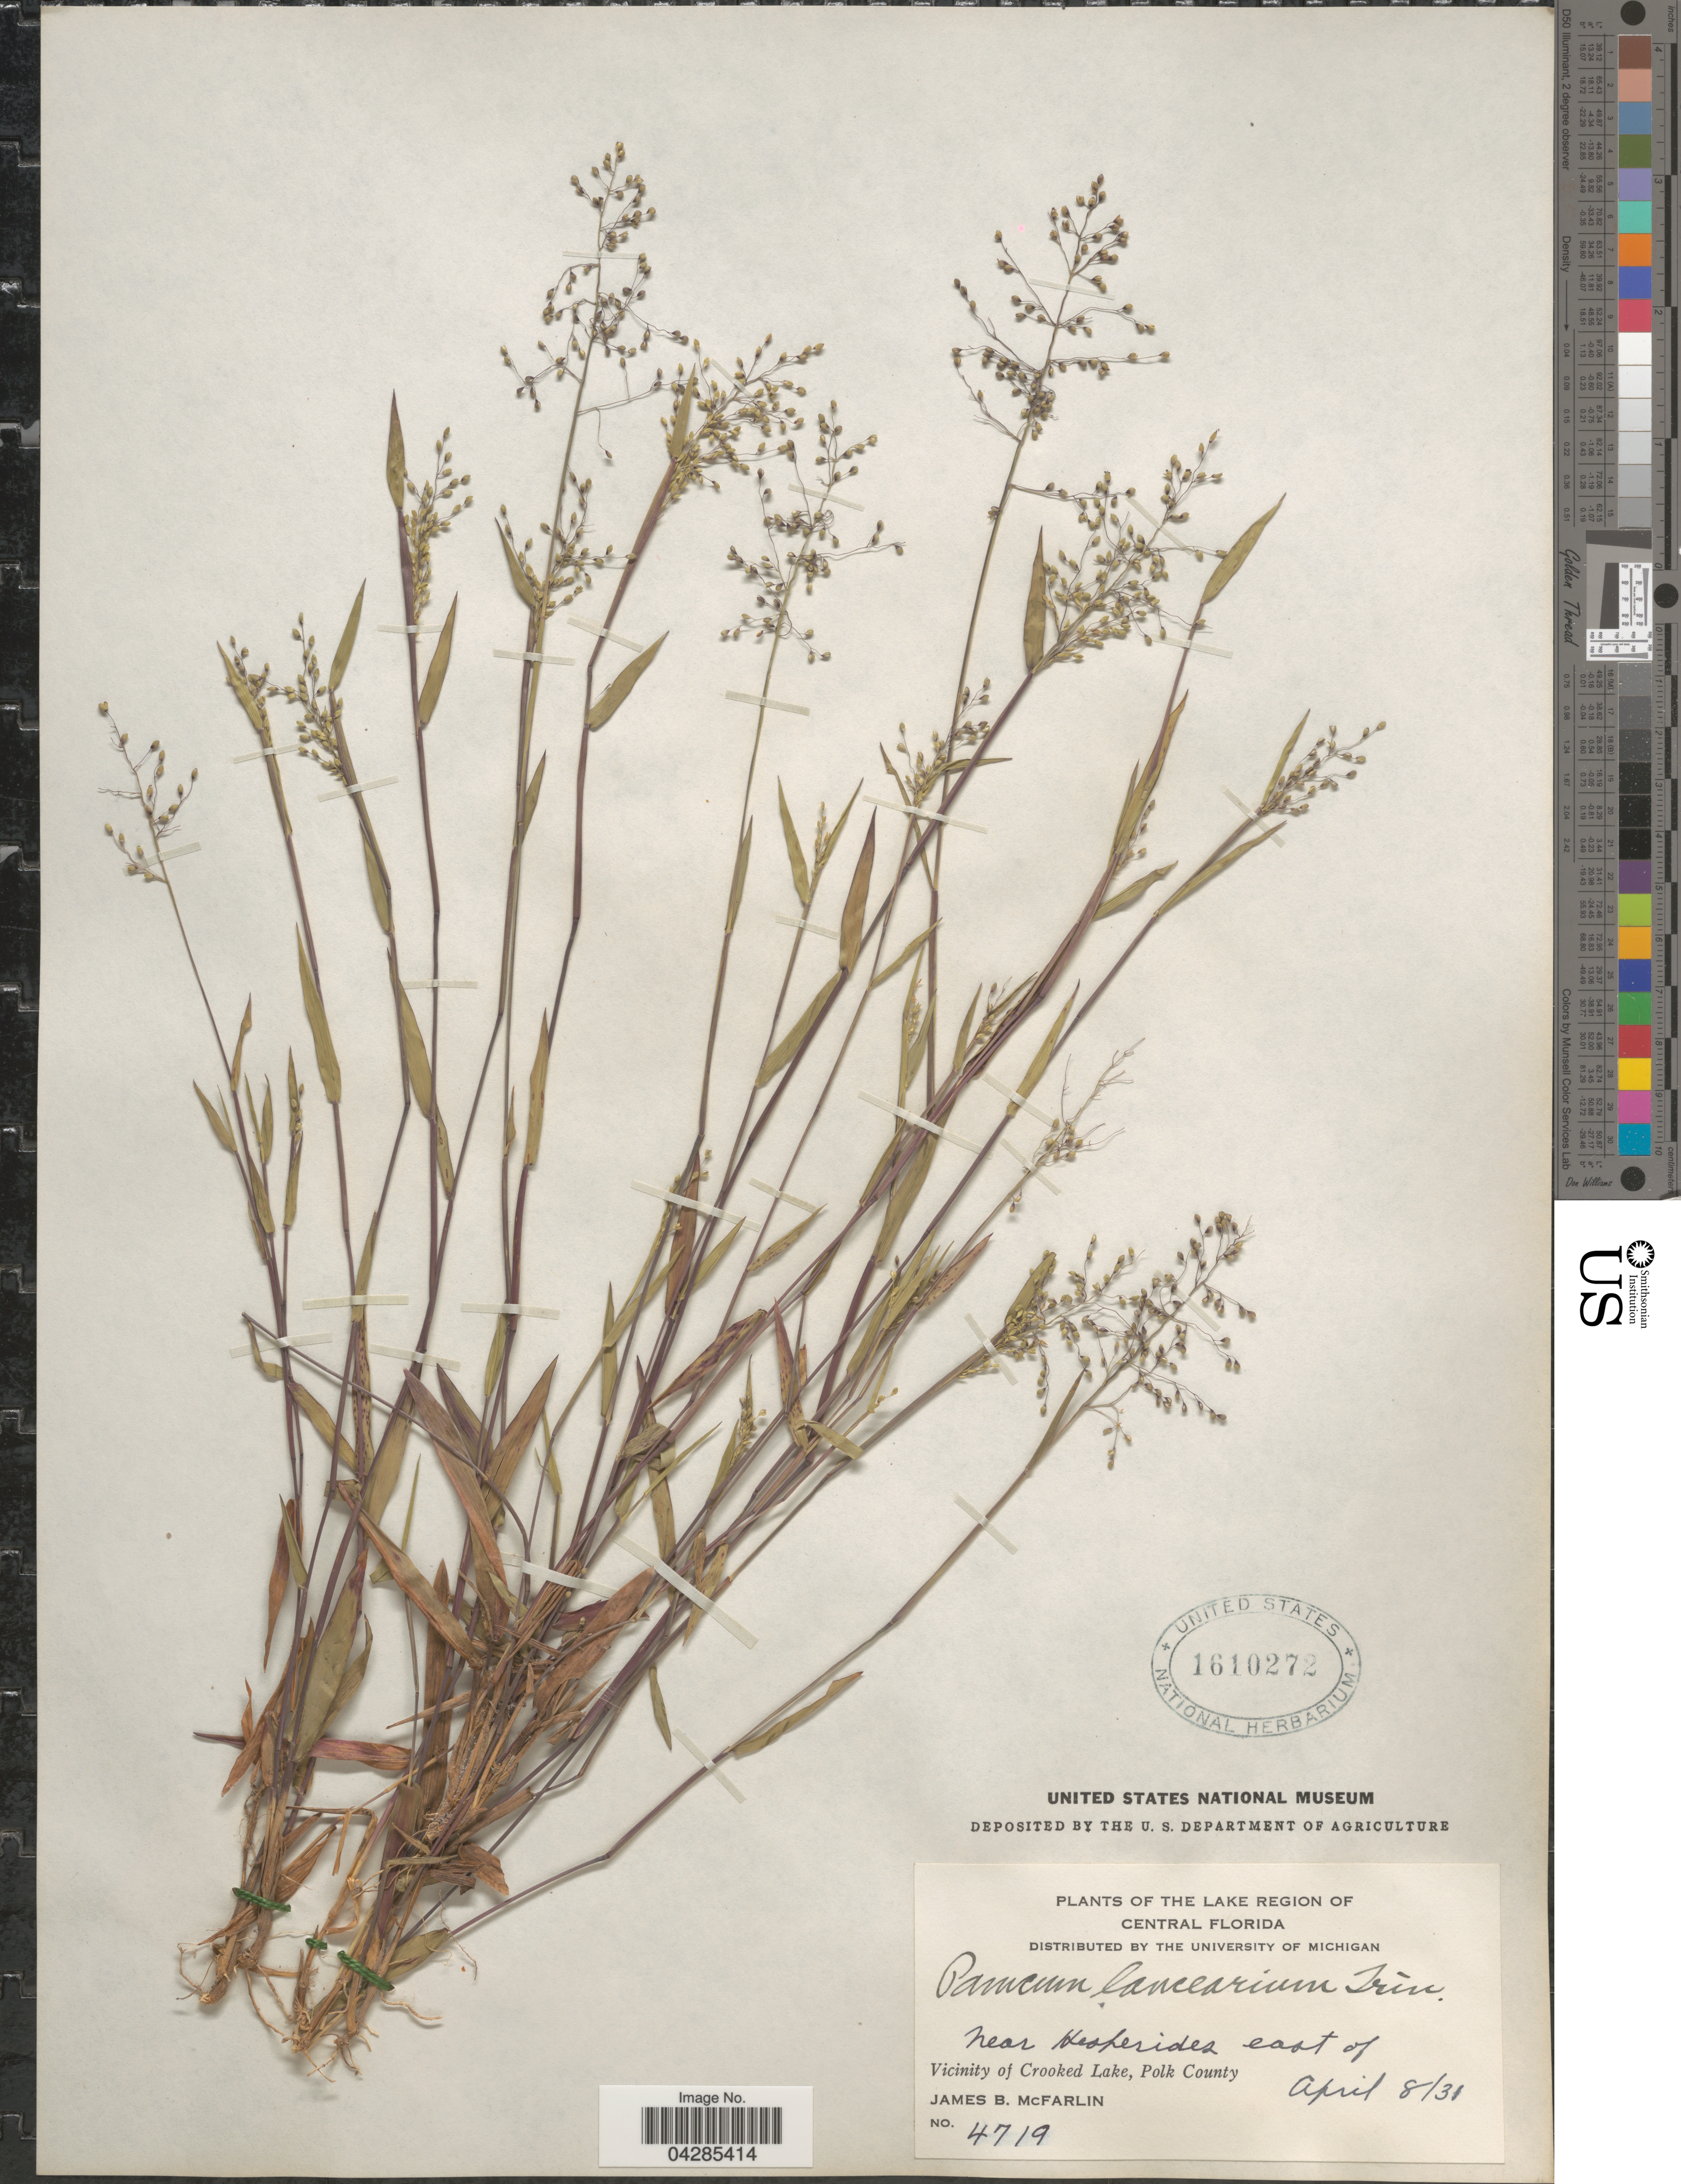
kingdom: Plantae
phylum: Tracheophyta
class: Liliopsida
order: Poales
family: Poaceae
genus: Dichanthelium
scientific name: Dichanthelium portoricense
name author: (Desv. ex Ham.) B.F. Hansen & Wunderlin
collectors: J. McFarlin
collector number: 4719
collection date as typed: Transcribed d/m/y: 8/4/31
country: United States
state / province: Florida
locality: The Lake Region of Central Florida. Near Hesperides east of Vicinity of Crooked Lake, Polk County.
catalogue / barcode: US 1610272